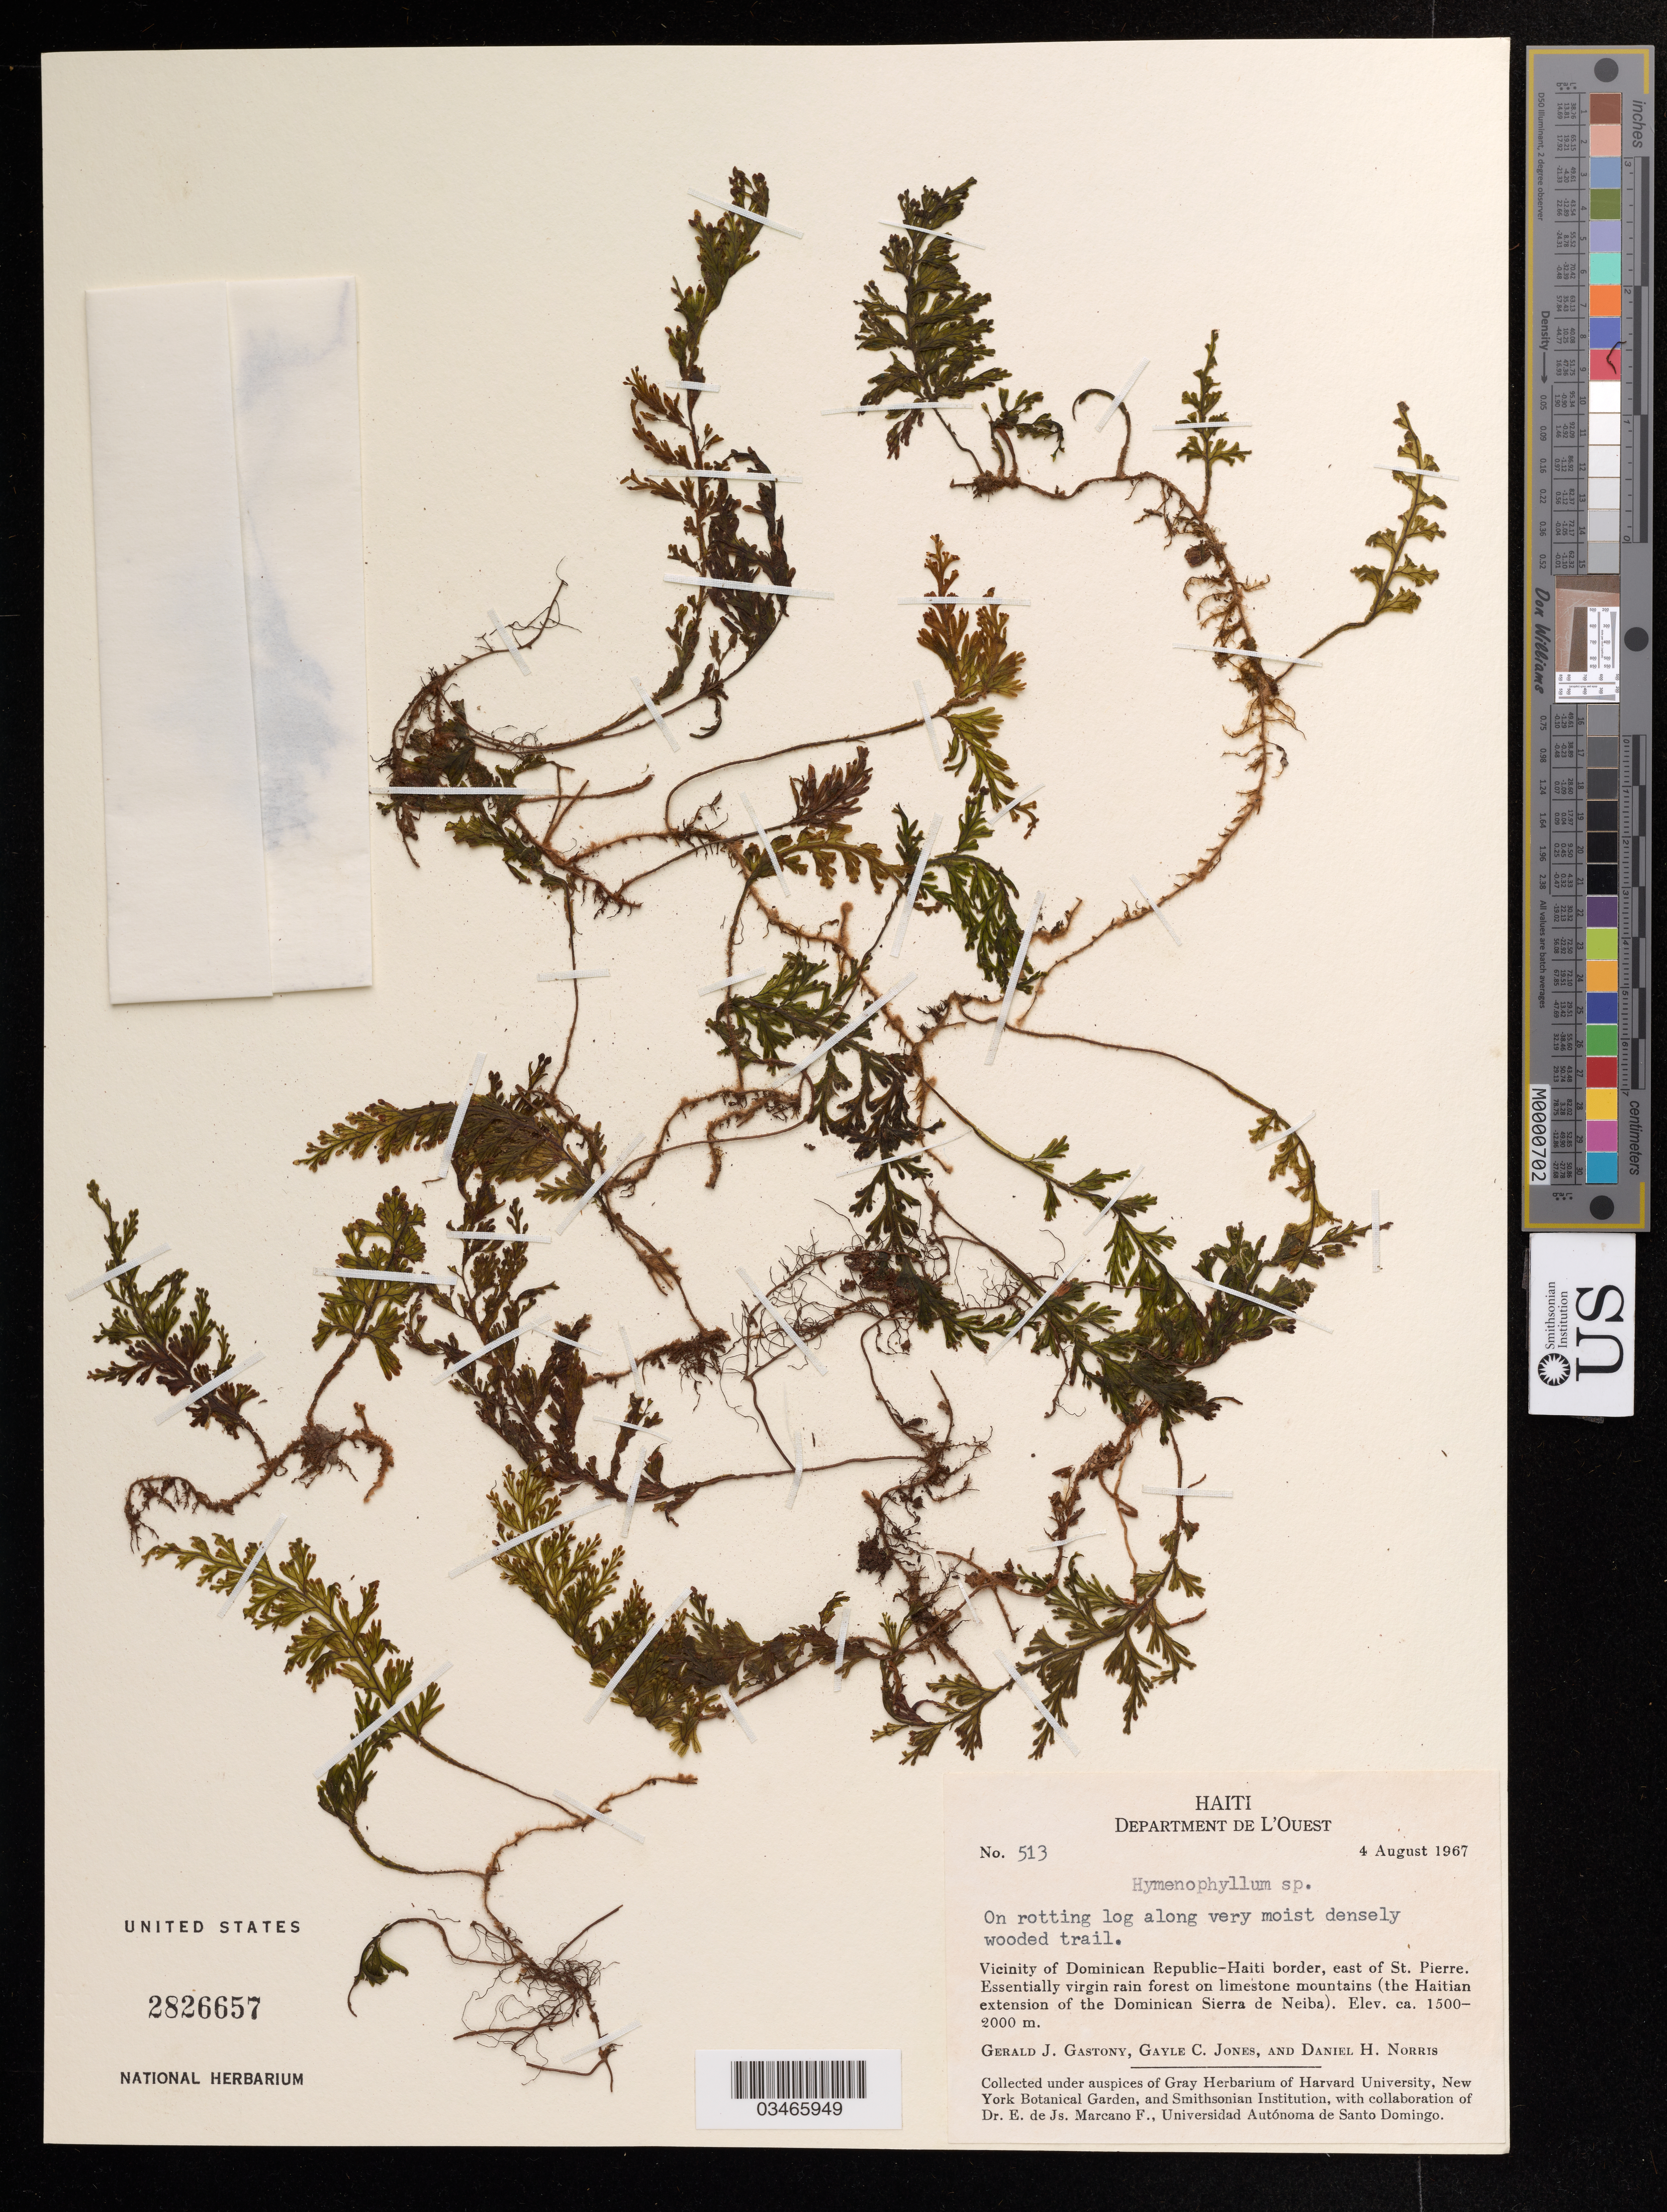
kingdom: Plantae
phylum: Tracheophyta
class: Polypodiopsida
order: Hymenophyllales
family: Hymenophyllaceae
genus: Hymenophyllum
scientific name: Hymenophyllum sp.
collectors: G. Gastony, G. Jones & D. H. Norris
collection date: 1967-08-04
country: Haiti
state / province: Ouest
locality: Vicinity of Dominican Republic-Haiti border, east of St. Piere.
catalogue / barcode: US 2826657